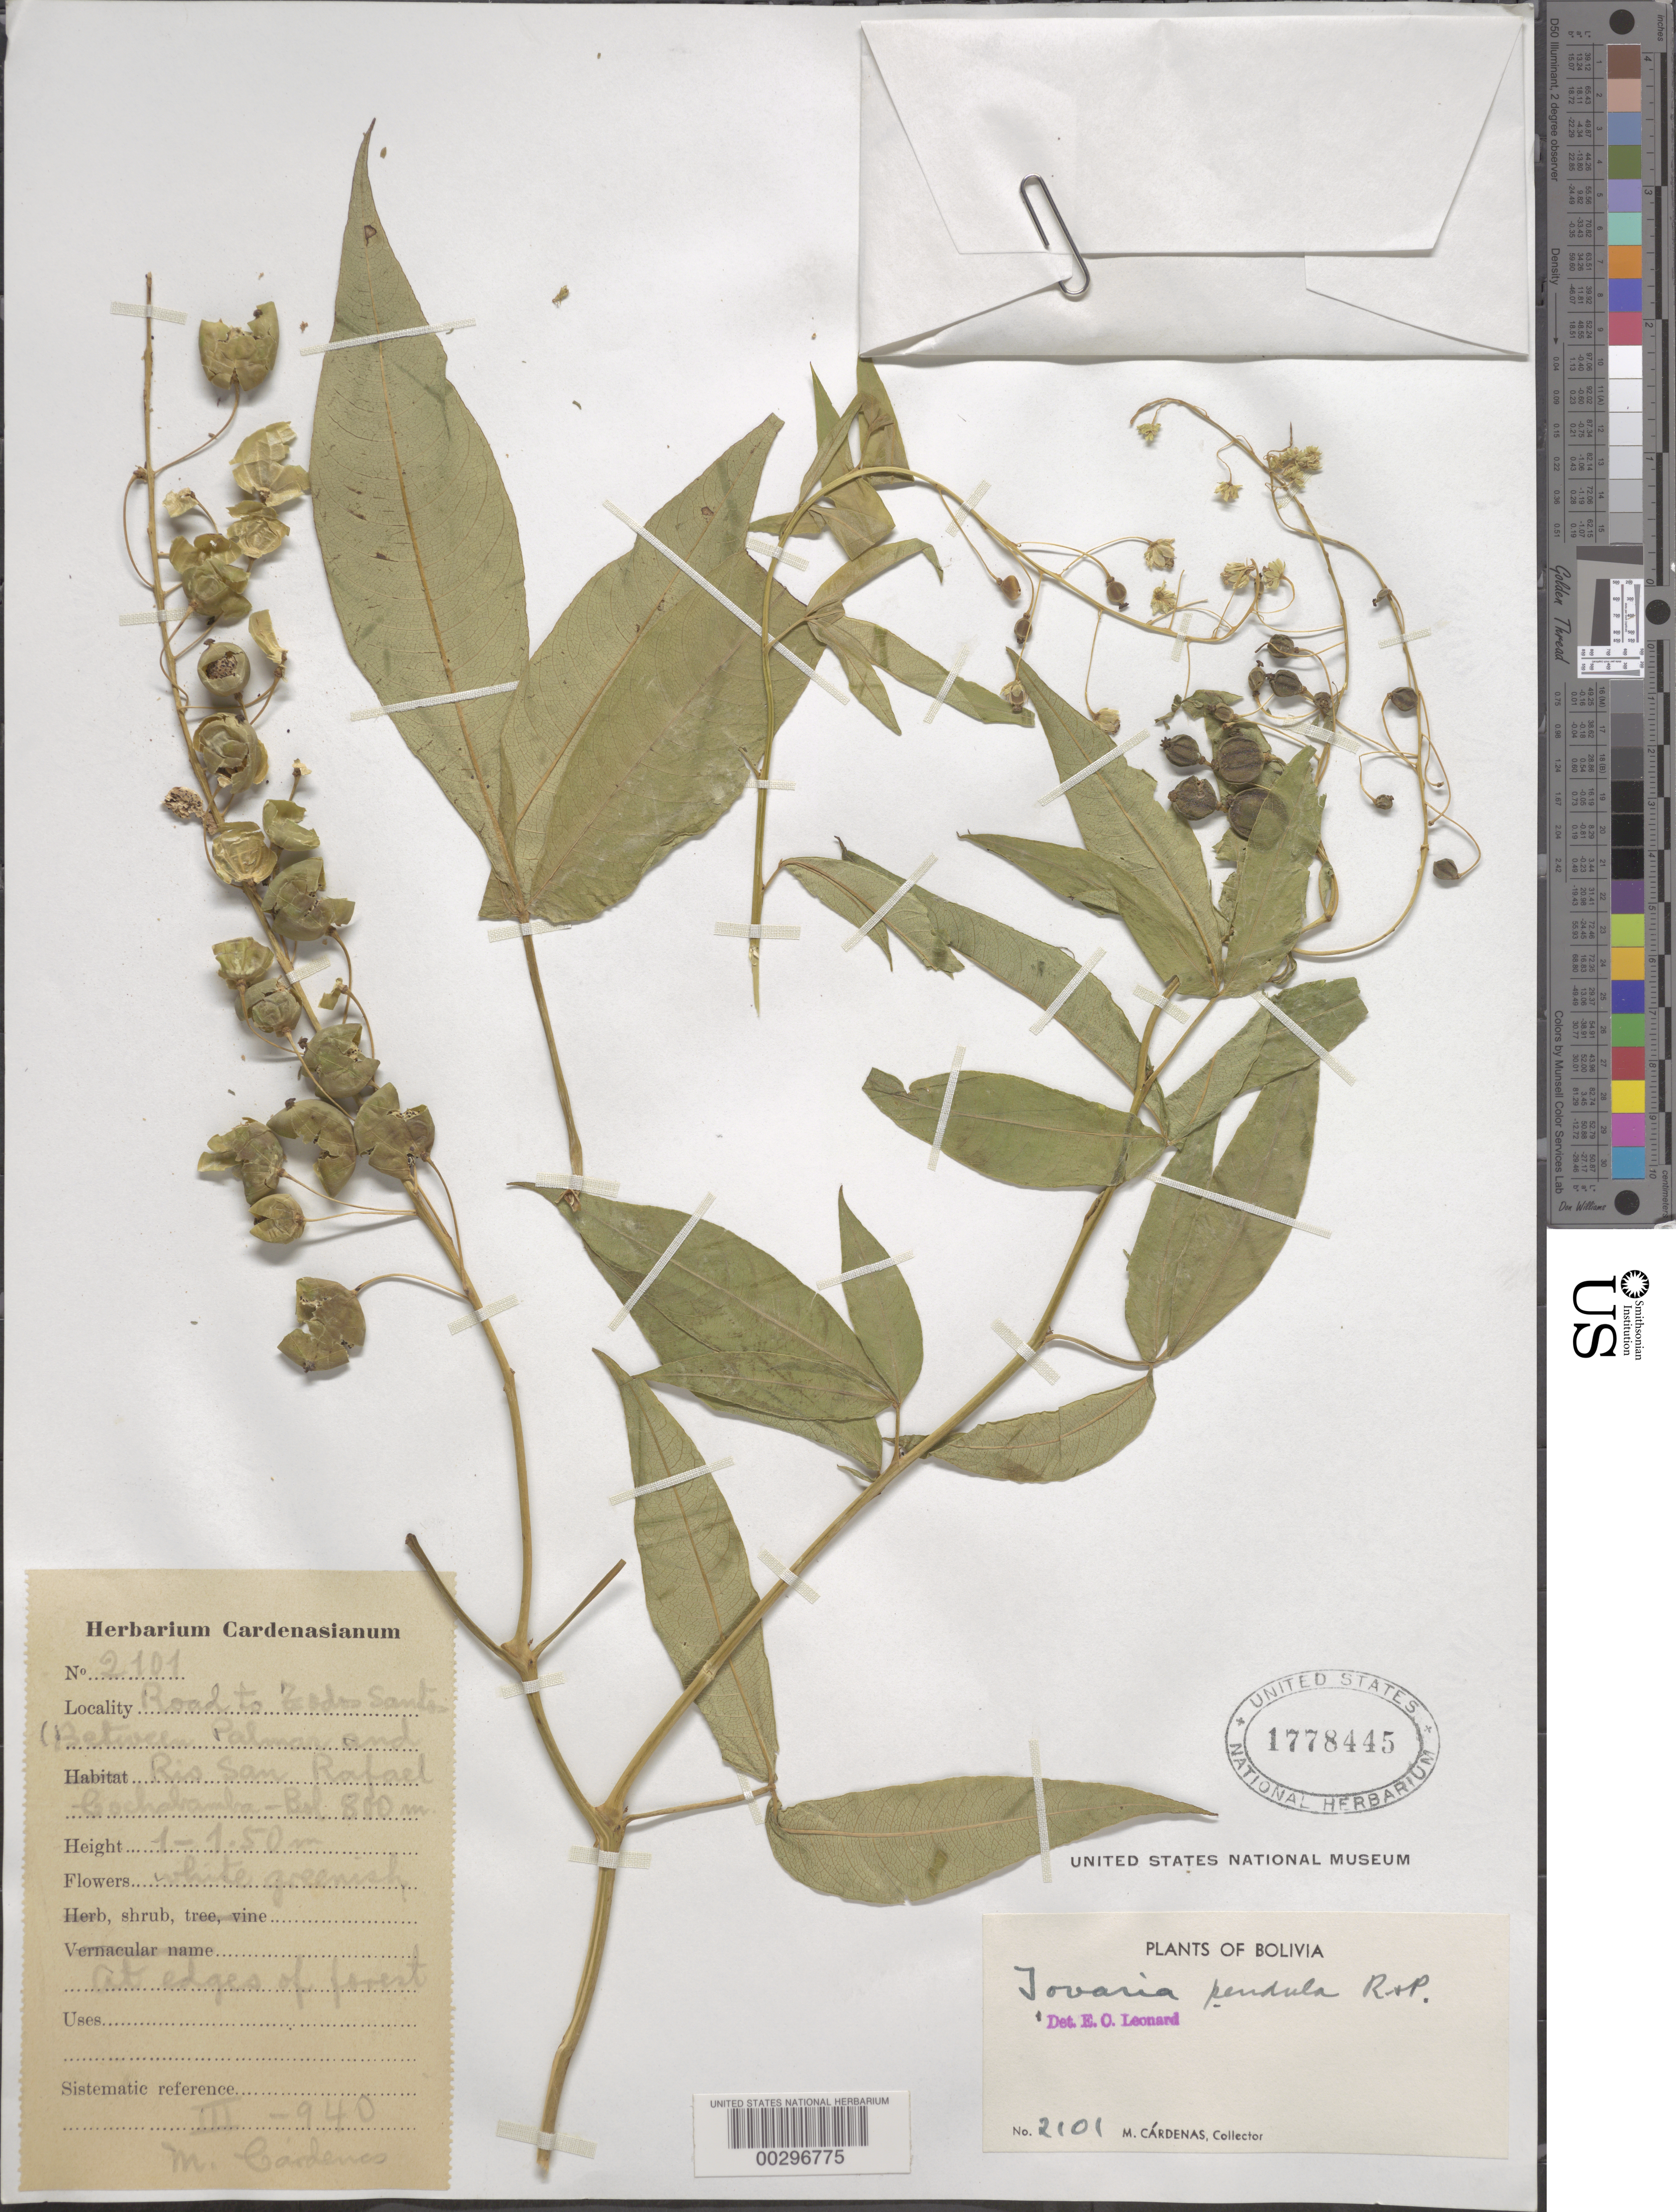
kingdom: Plantae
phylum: Tracheophyta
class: Magnoliopsida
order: Brassicales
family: Tovariaceae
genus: Tovaria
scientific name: Tovaria pendula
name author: Ruiz & Pav.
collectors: M. Cárdenas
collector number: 2101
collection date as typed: Mar 1940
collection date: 1940-03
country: Bolivia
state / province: Cochabamba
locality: Road to Todos Santos, between Palmar and Rio San Rafael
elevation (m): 800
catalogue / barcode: US 1778445